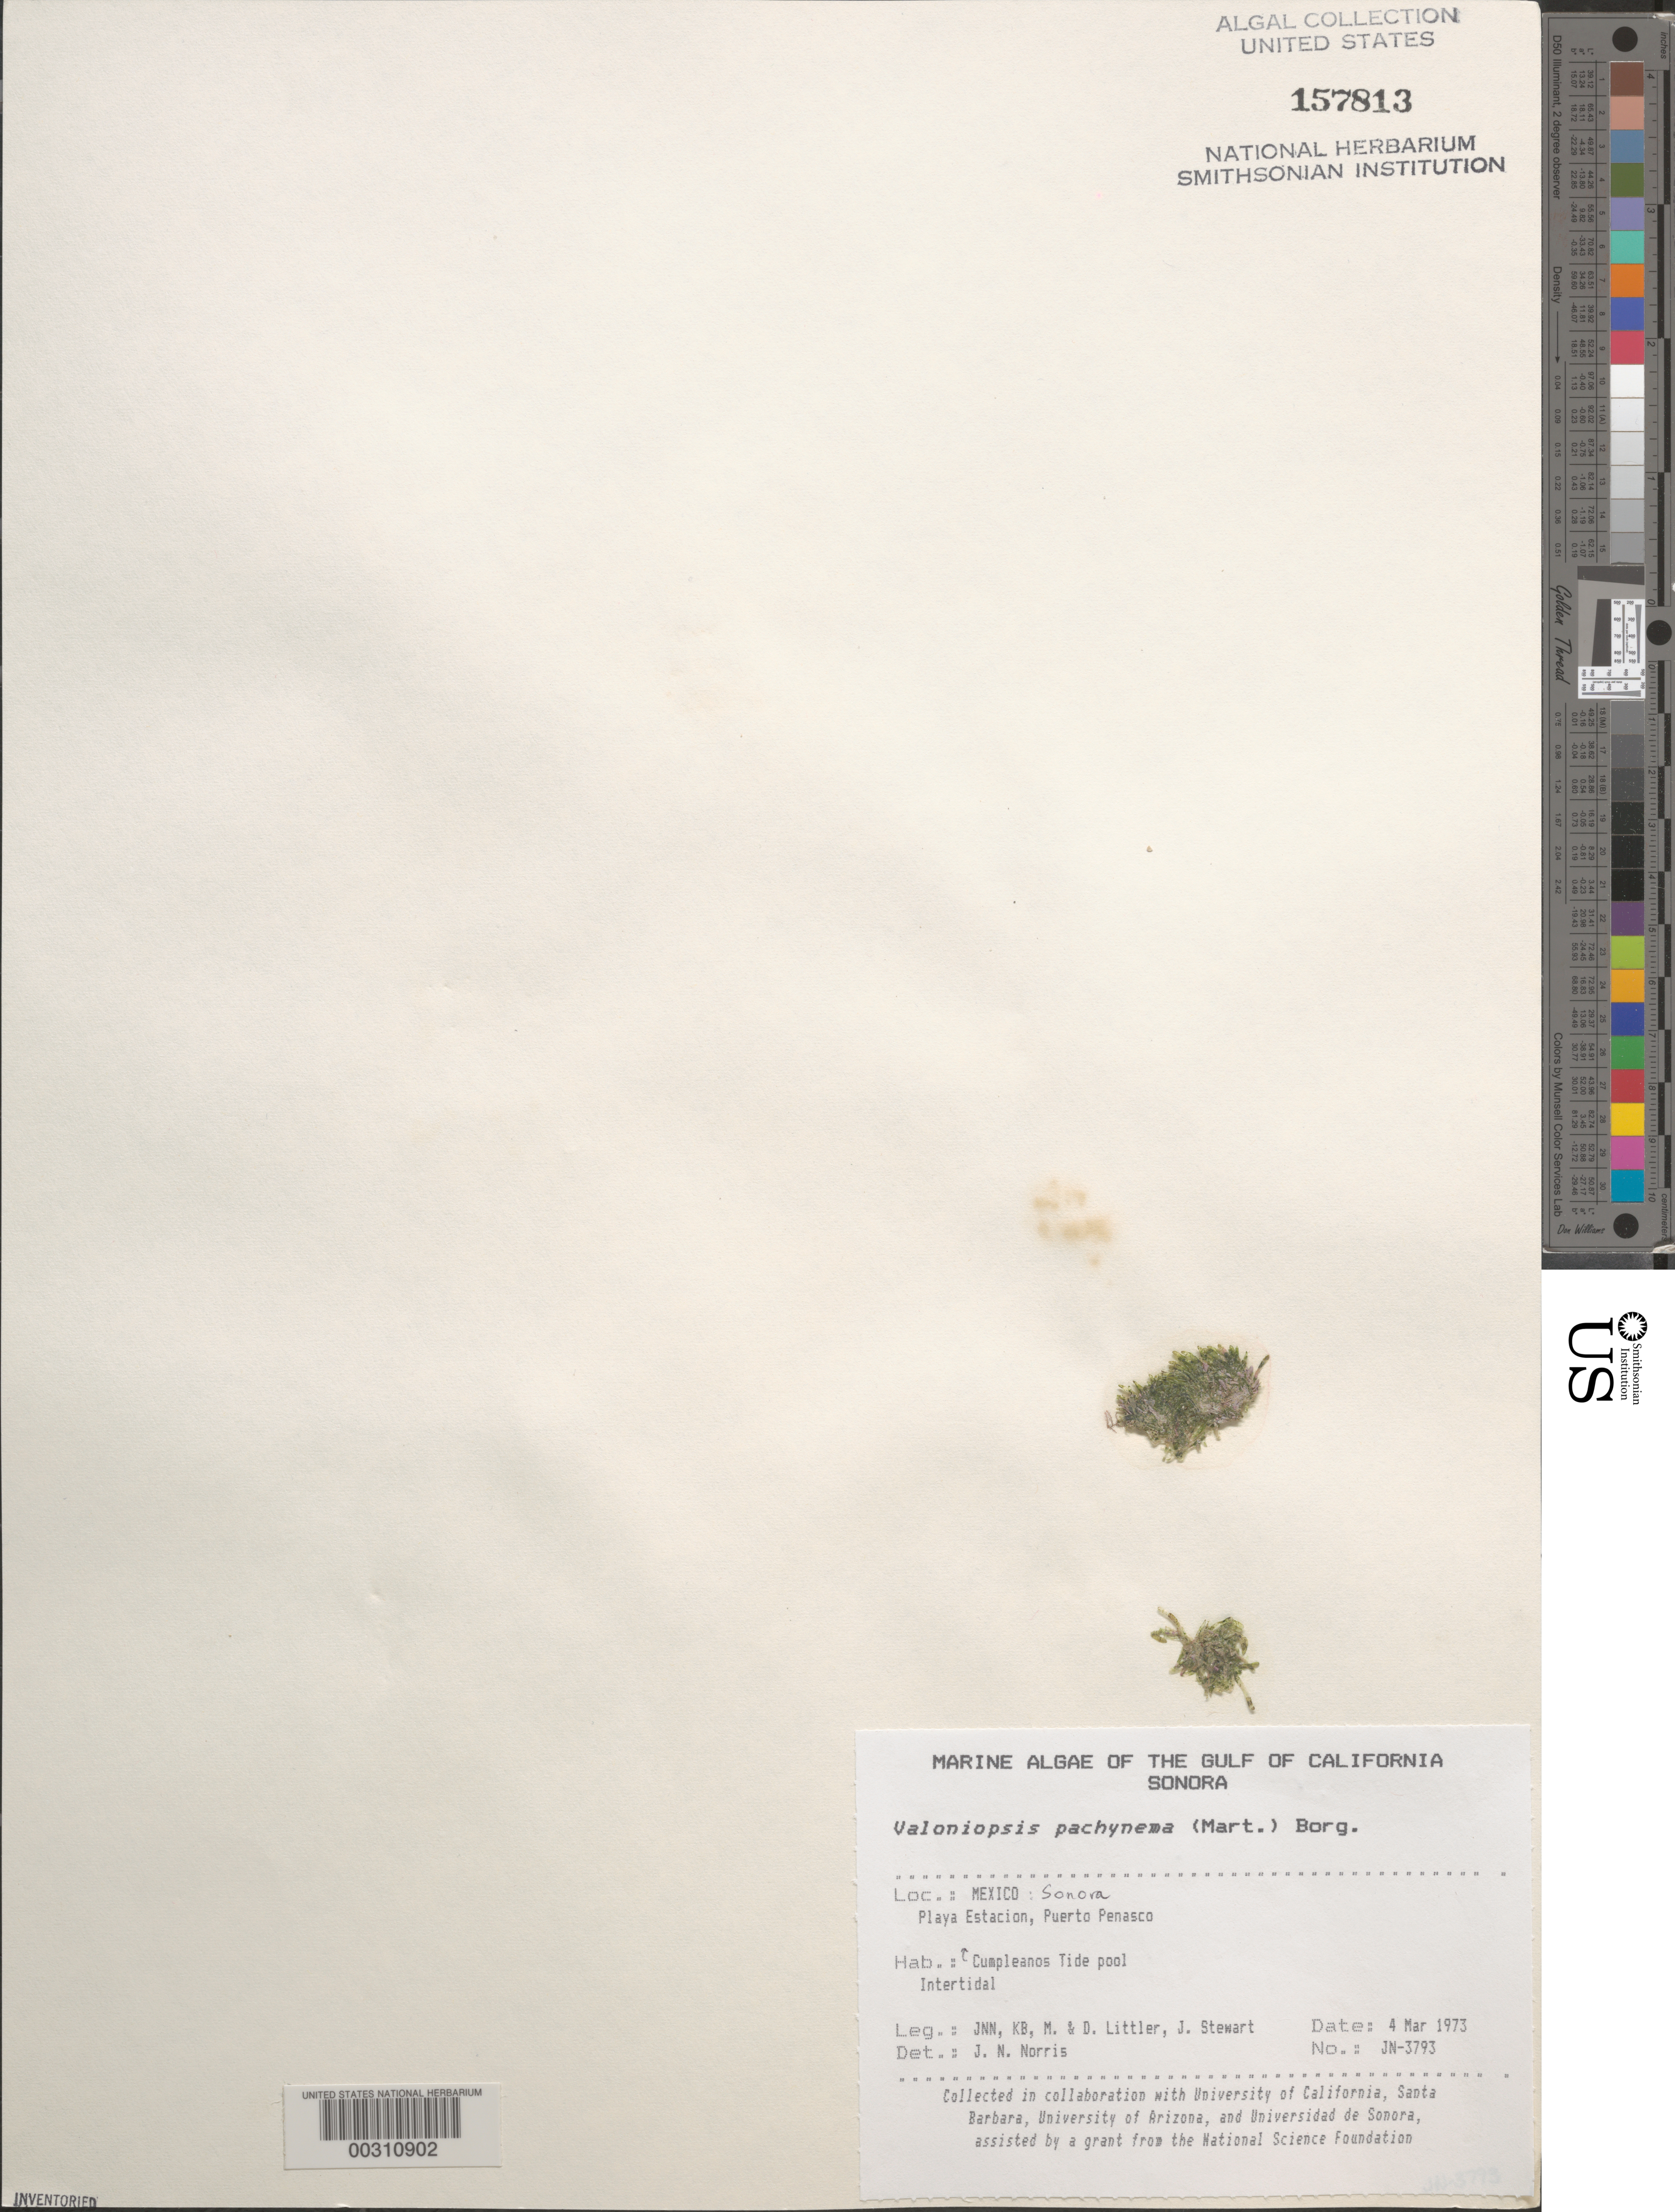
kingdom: Plantae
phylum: Chlorophyta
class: Ulvophyceae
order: Siphonocladales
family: Valoniaceae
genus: Valoniopsis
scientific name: Valoniopsis pachynema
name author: (G. Martens) Børgesen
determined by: Norris, James N.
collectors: J. N. Norris, K. E. Bucher, M. M. Littler, D. S. Littler & J. Stewart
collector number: JN-3793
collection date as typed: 04 Mar 1973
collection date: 1973-03-04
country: Mexico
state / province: Sonora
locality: Playa Estacion, Puerto Penasco, Cumpleanos tide pool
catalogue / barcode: US 157813